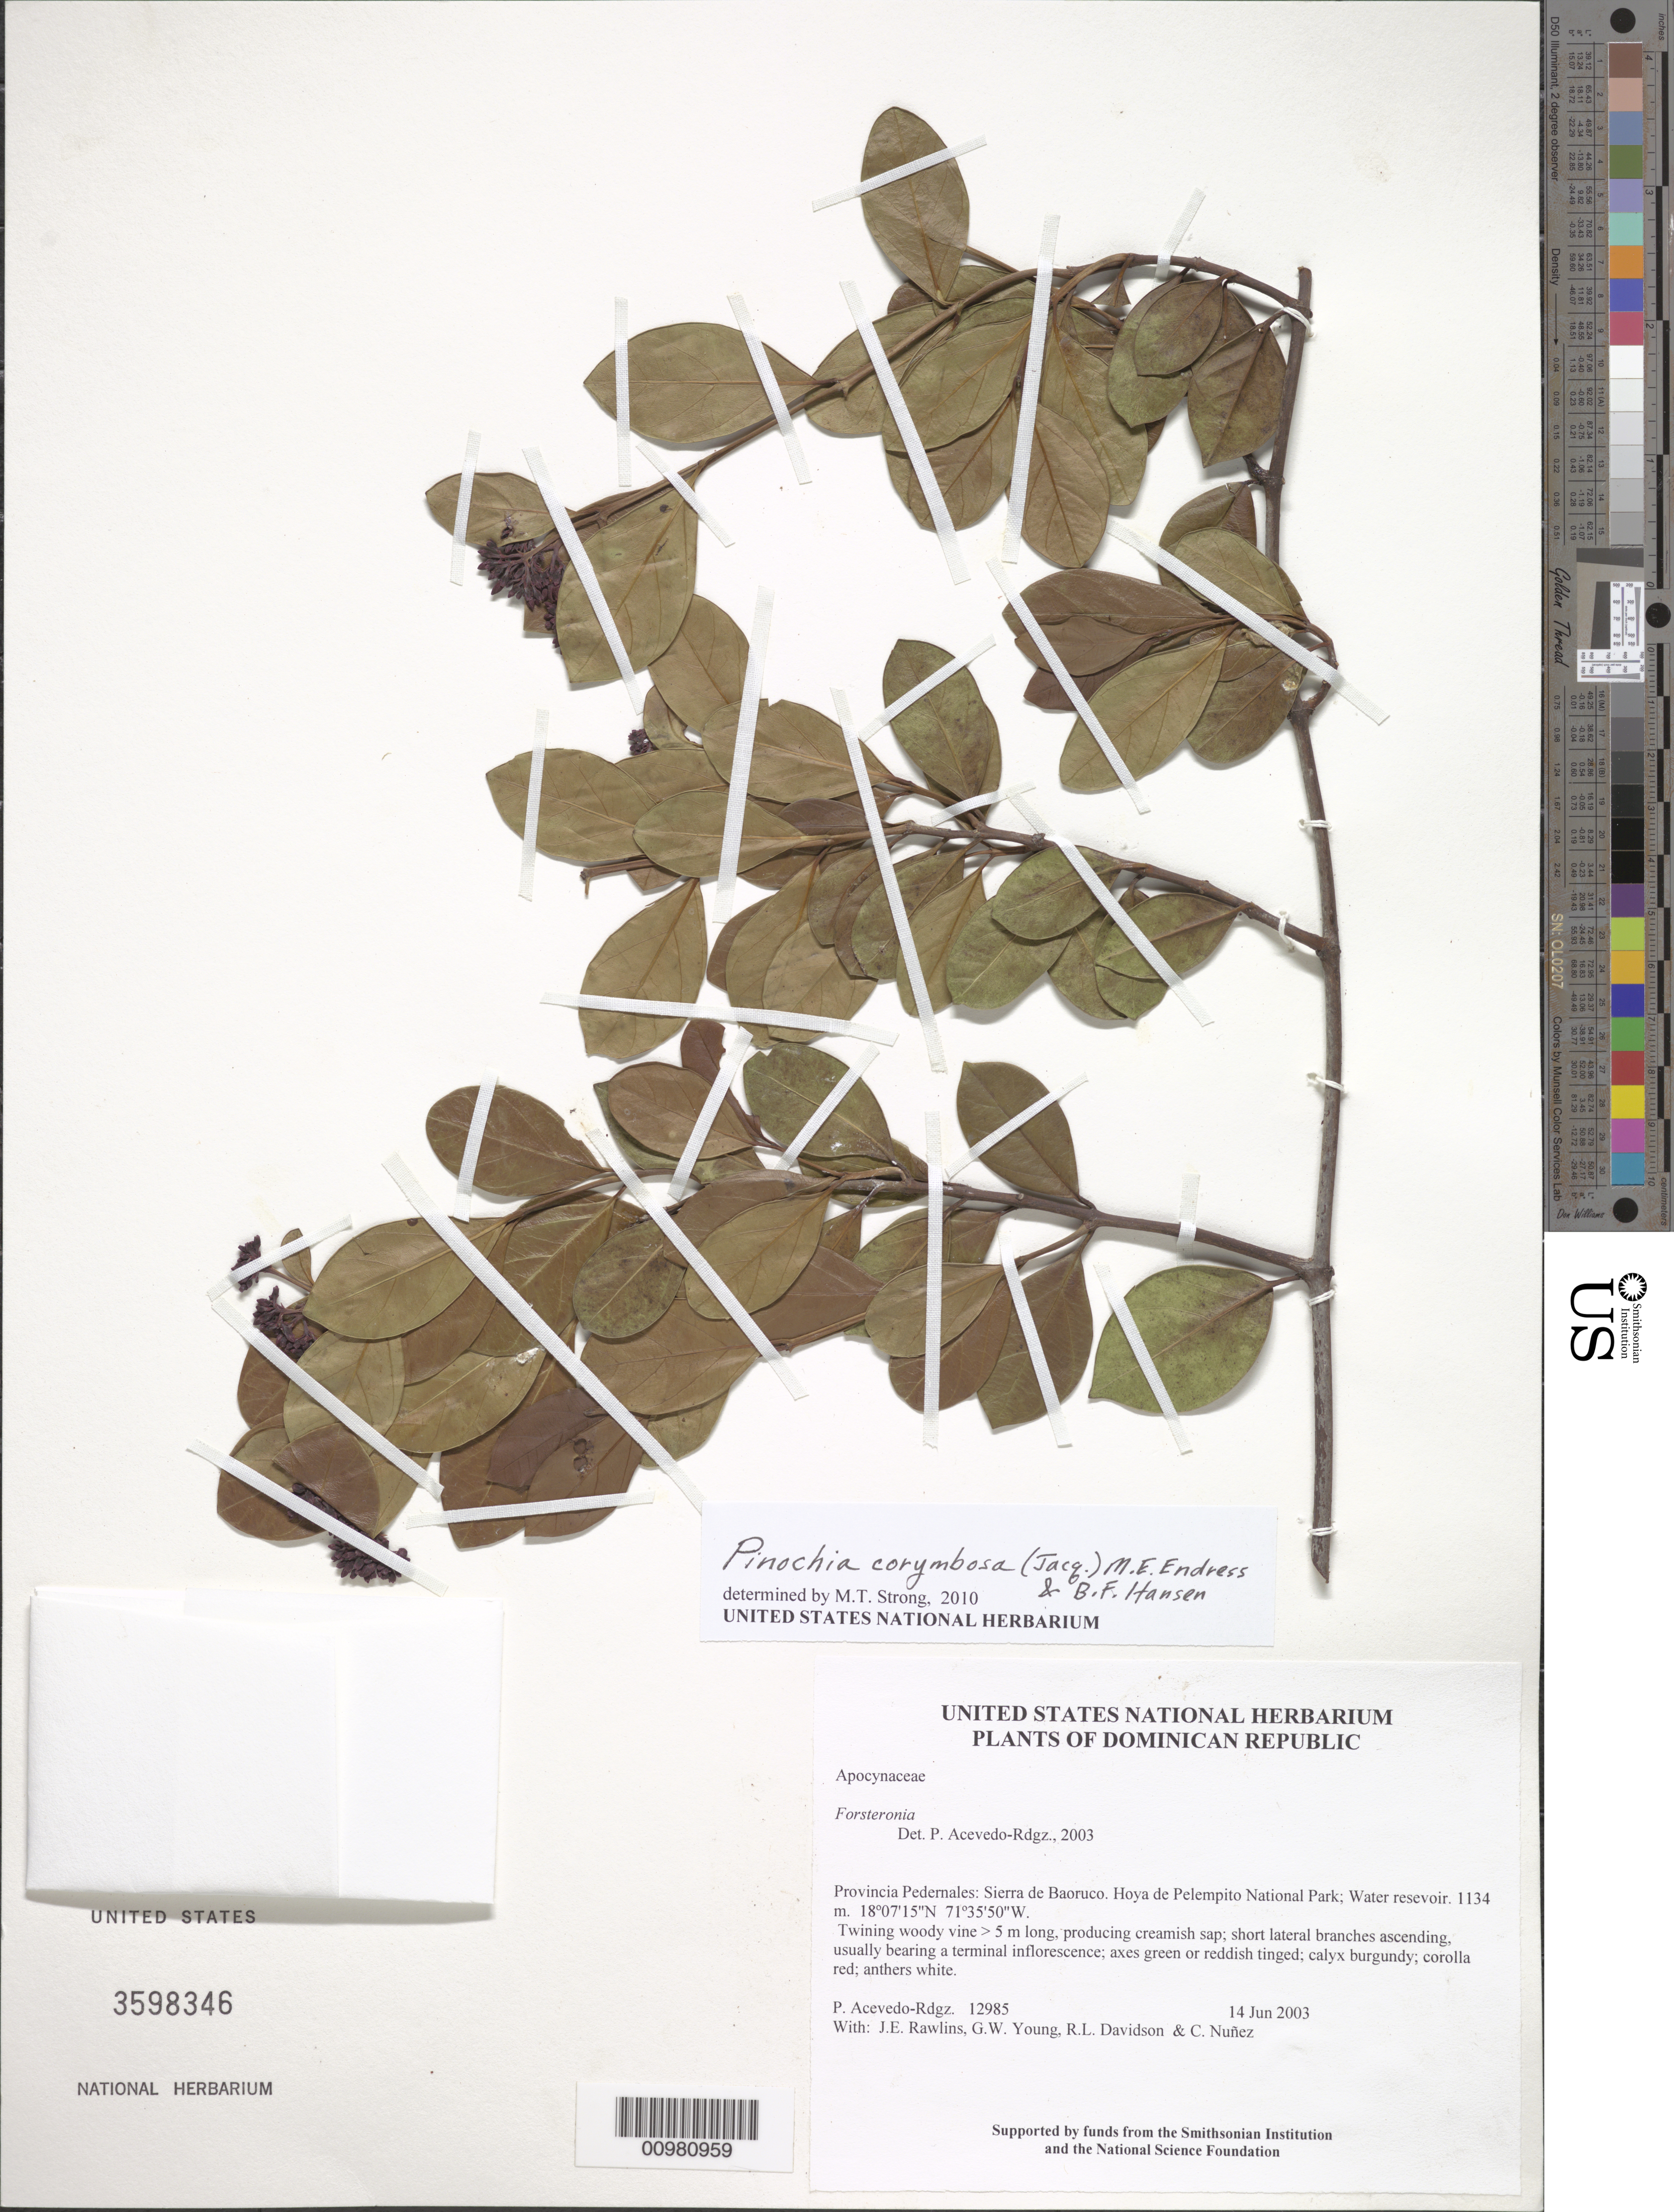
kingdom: Plantae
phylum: Tracheophyta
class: Magnoliopsida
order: Gentianales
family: Apocynaceae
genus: Pinochia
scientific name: Pinochia corymbosa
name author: (Jacq.) M.E. Endress & B.F. Hansen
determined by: Strong, M. T., (US), Smithsonian Institution - National Museum of Natural History (UNITED STATES)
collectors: P. Acevedo-Rodr., J. Rawlins, G. Young, R. Davidson & C. Nunez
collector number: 12985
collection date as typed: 14 Jun 2003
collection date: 2003-06-14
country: Dominican Republic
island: Hispaniola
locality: Provincia Pedernales: Sierra de Baoruco. Hoya de Pelempito National Park; Water reservoir.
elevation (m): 1134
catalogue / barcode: US 3598346